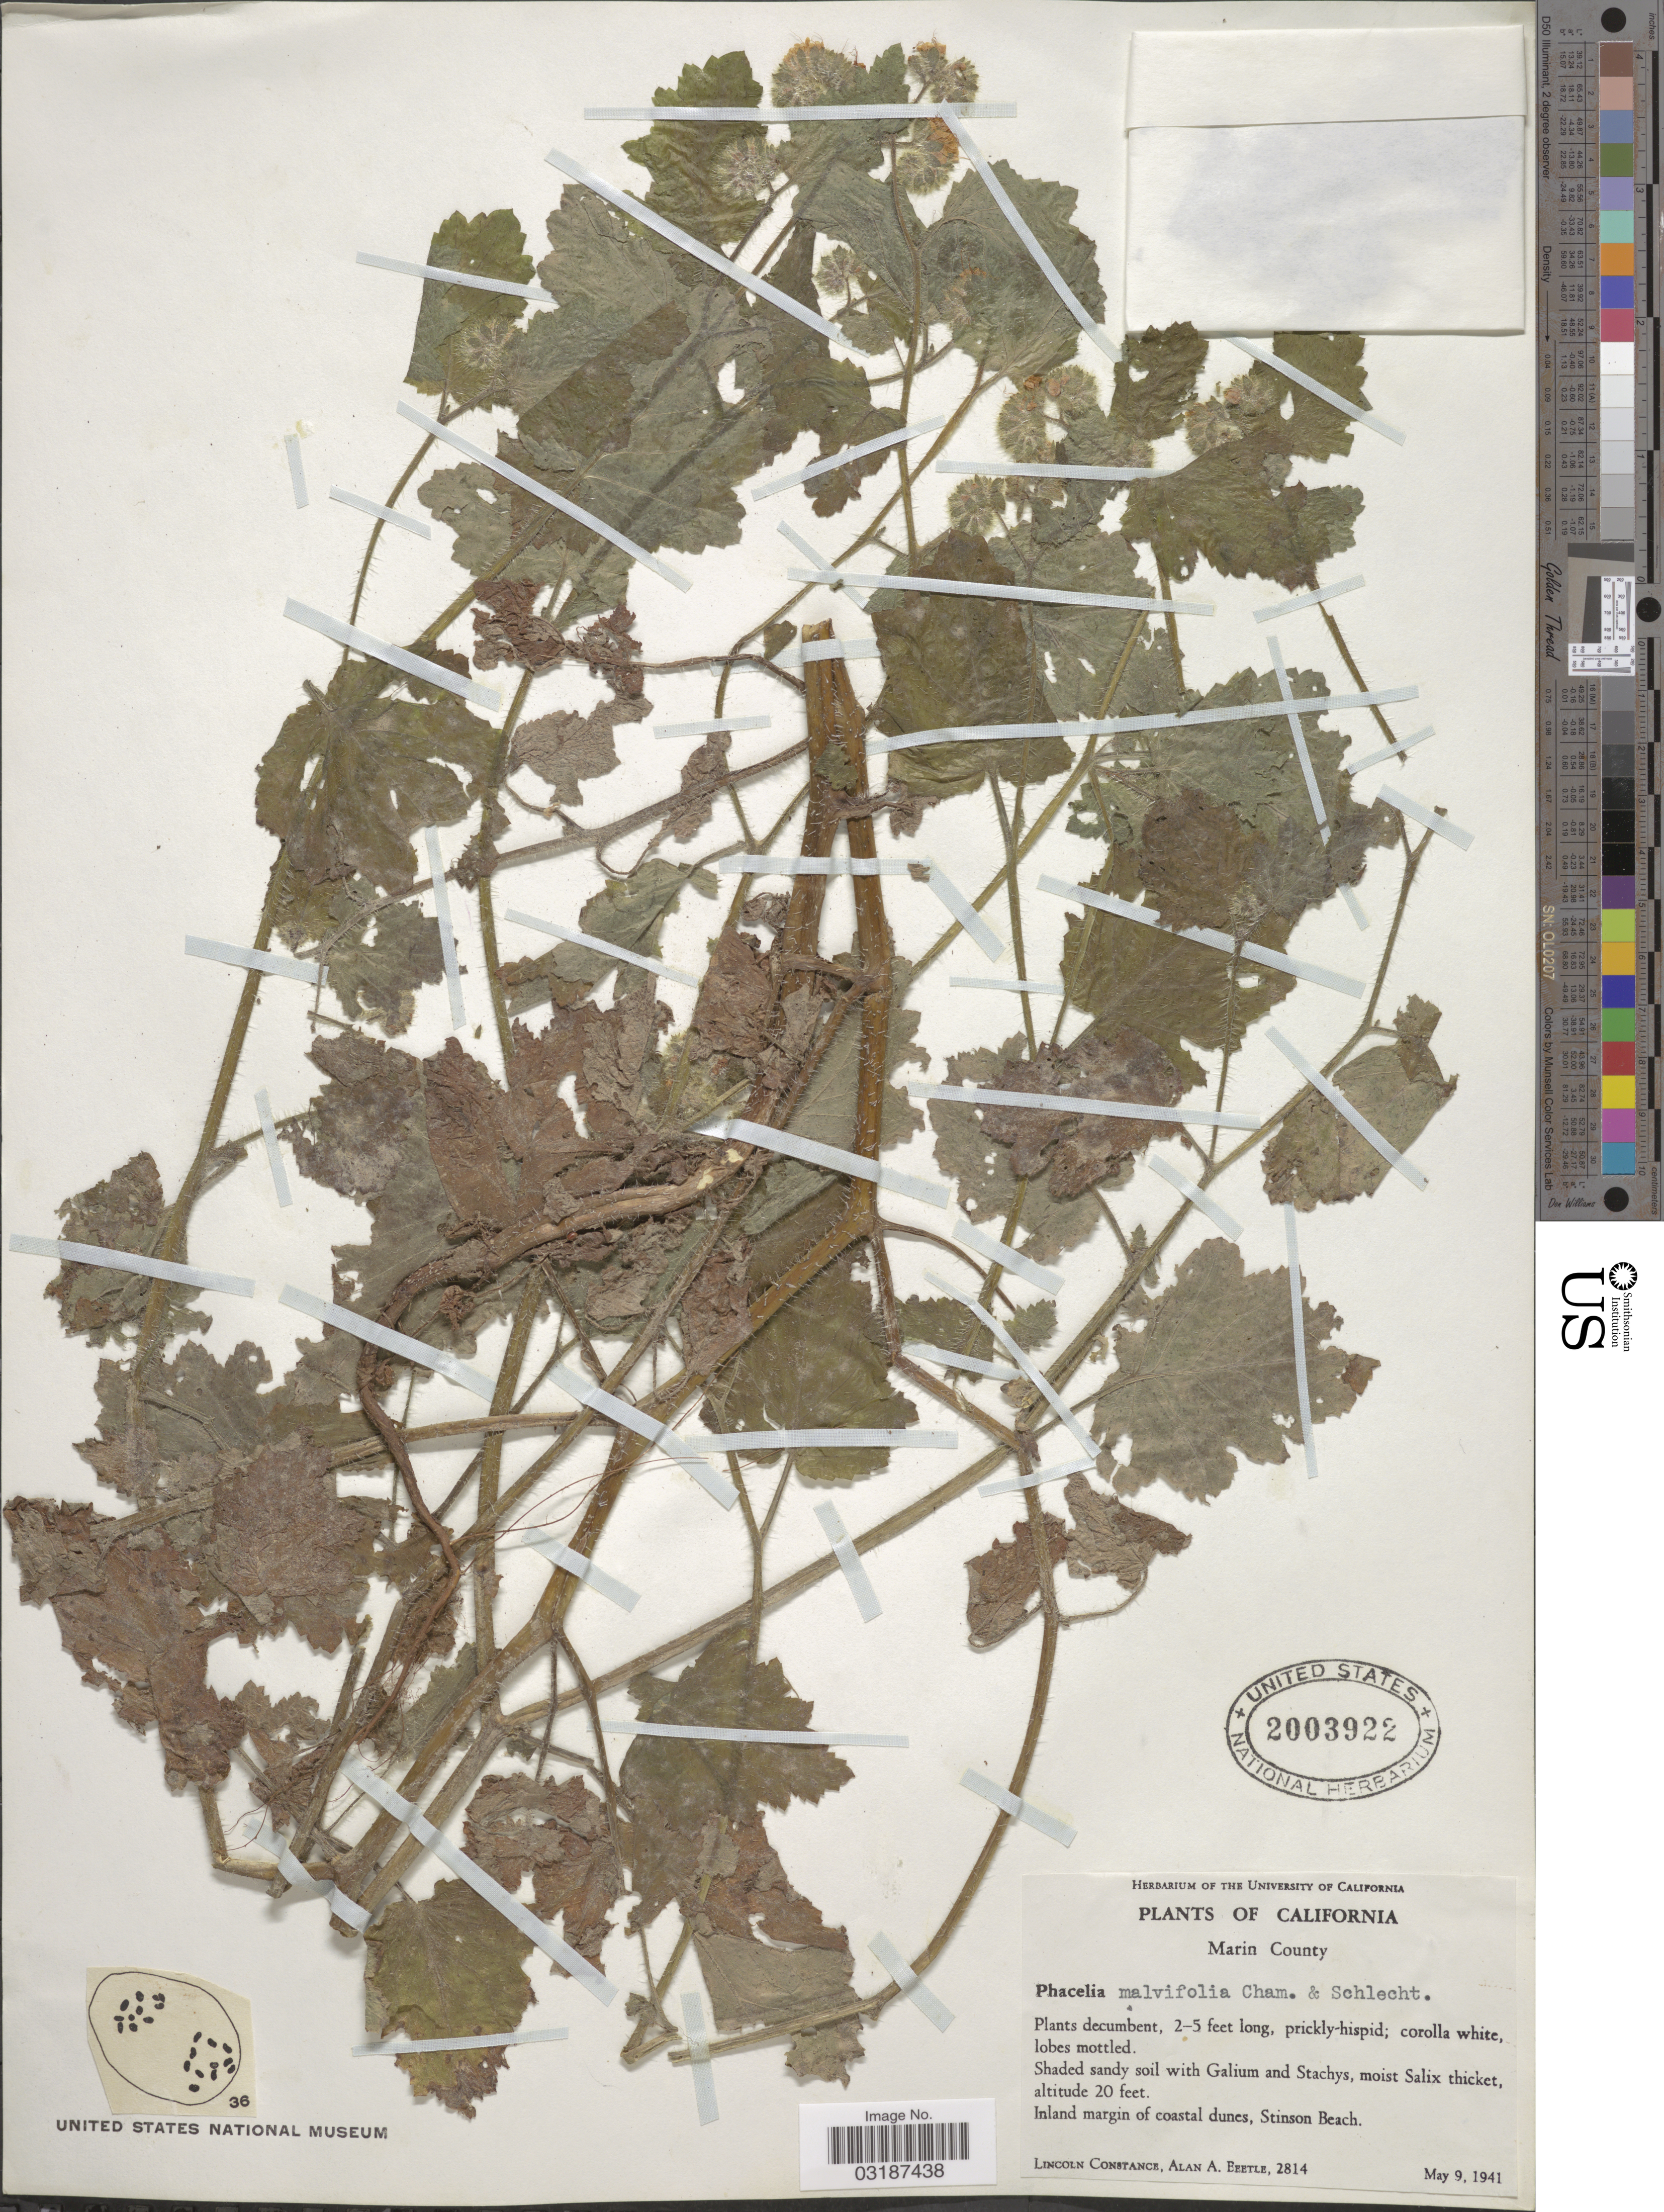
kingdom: Plantae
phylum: Tracheophyta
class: Magnoliopsida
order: Boraginales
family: Hydrophyllaceae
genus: Phacelia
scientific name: Phacelia malvifolia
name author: Cham.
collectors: L. Constance & A. A. Beetle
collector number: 2814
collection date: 1941-05-09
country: United States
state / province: California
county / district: Marin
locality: Marin County. Inland margin of coastal dunes, Stinson Beach.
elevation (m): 6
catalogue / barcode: US 2003922